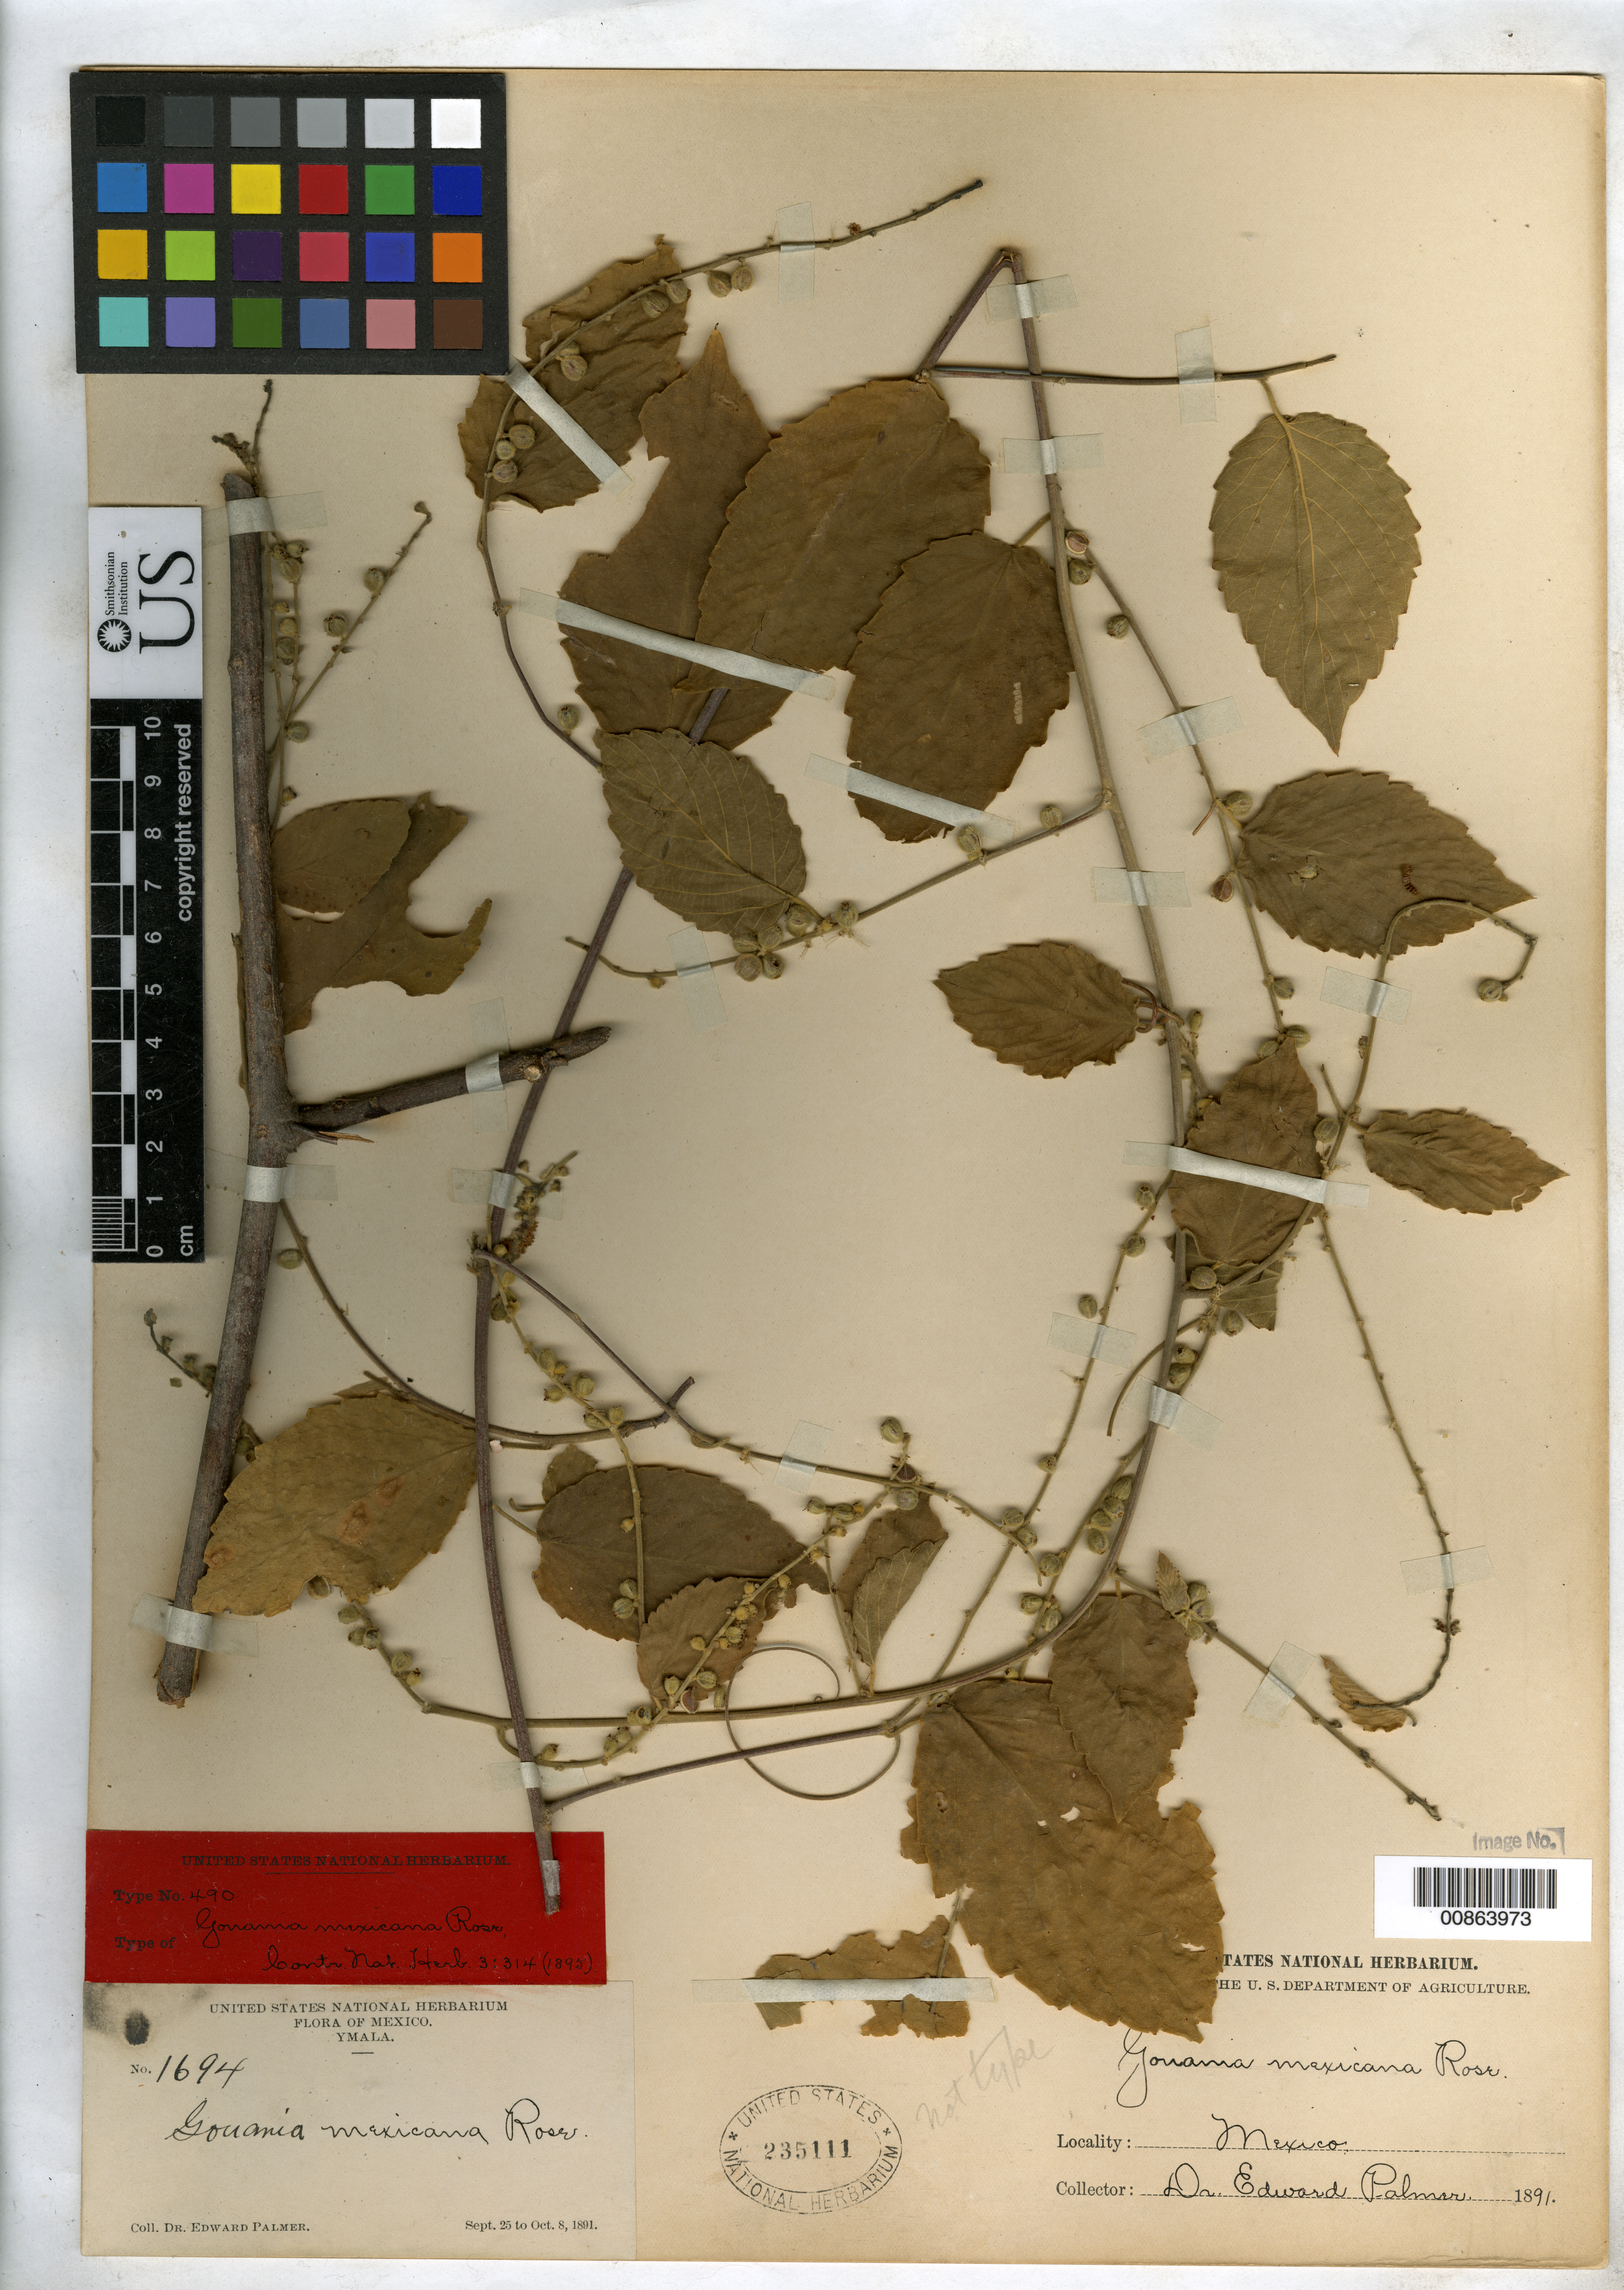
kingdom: Plantae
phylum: Tracheophyta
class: Magnoliopsida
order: Rosales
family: Rhamnaceae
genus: Gouania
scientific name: Gouania mexicana Rose, nom. illeg.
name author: Rose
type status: Syntype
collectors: E. Palmer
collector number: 1694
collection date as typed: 25 Sep 1891 to 08 Oct 1891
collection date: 1891-09-25/1891-10-08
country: Mexico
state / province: Sinaloa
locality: Ymala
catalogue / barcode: US 235111